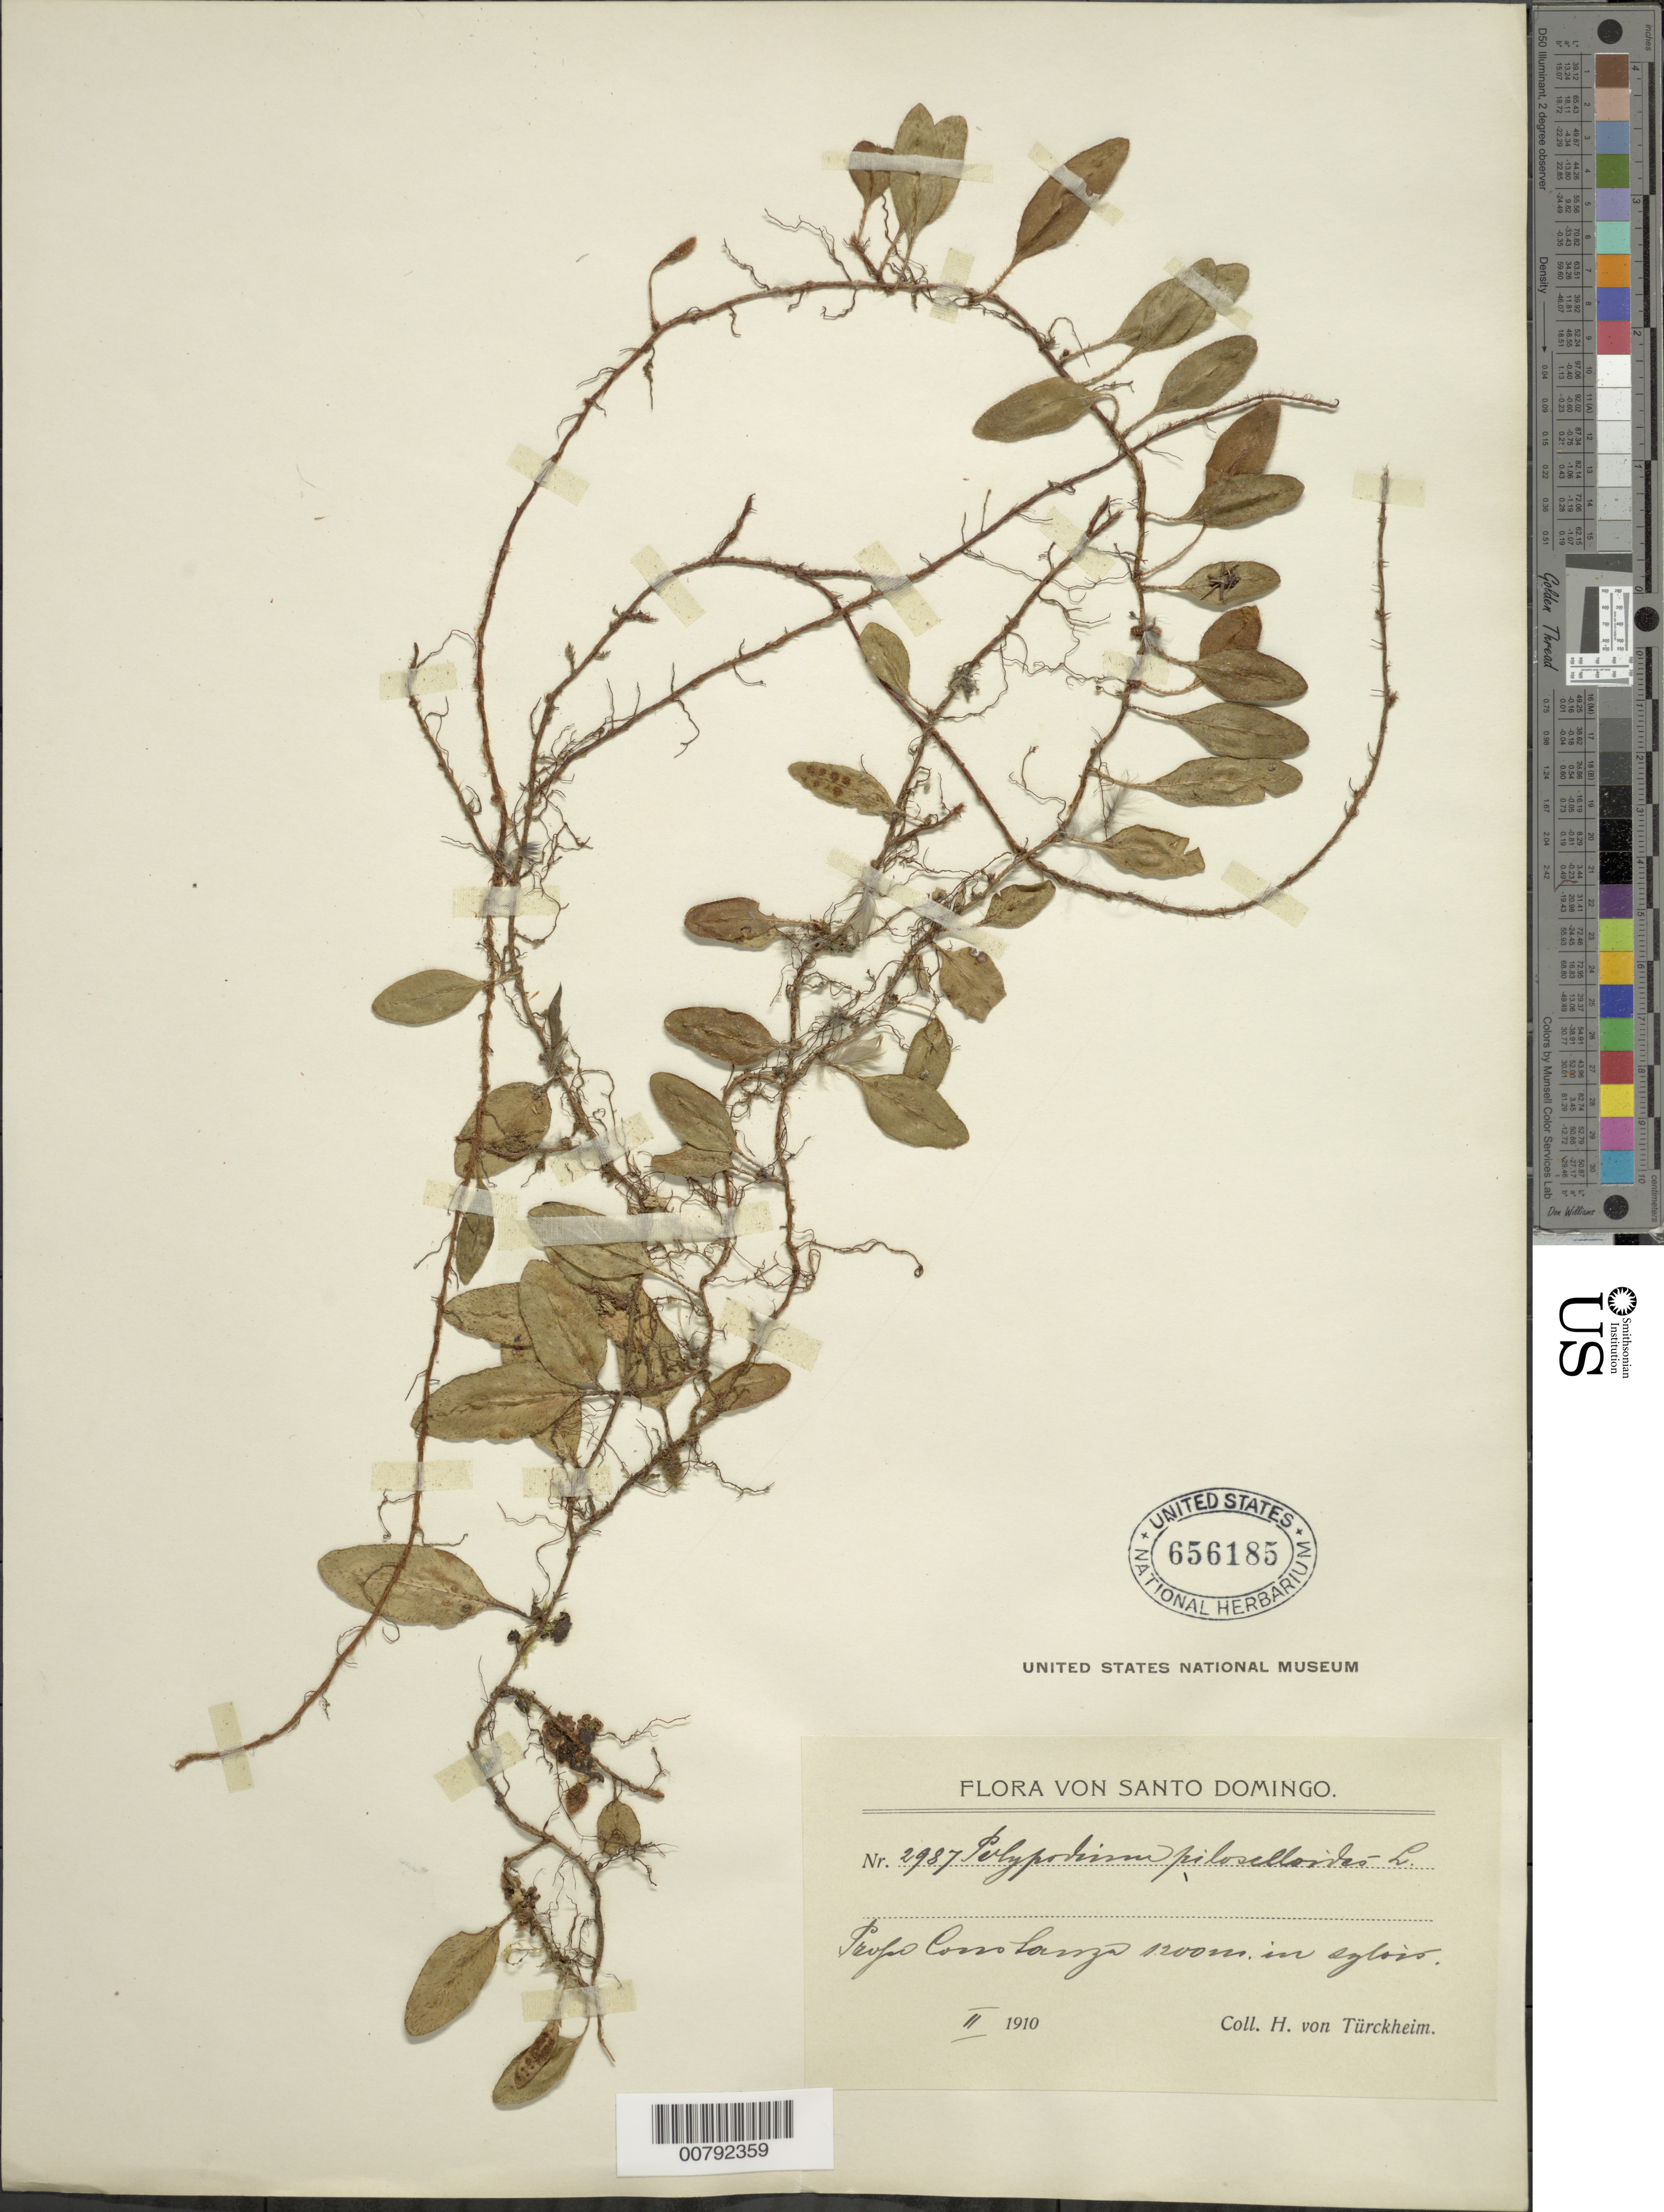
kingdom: Plantae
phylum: Tracheophyta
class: Polypodiopsida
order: Polypodiales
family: Polypodiaceae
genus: Microgramma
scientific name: Microgramma piloselloides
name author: (L.) Copel.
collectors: H. von Türckheim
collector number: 2987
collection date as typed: Feb 1910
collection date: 1910-02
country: Dominican Republic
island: Hispaniola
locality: Cosso Lanza [?]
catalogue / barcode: US 656185